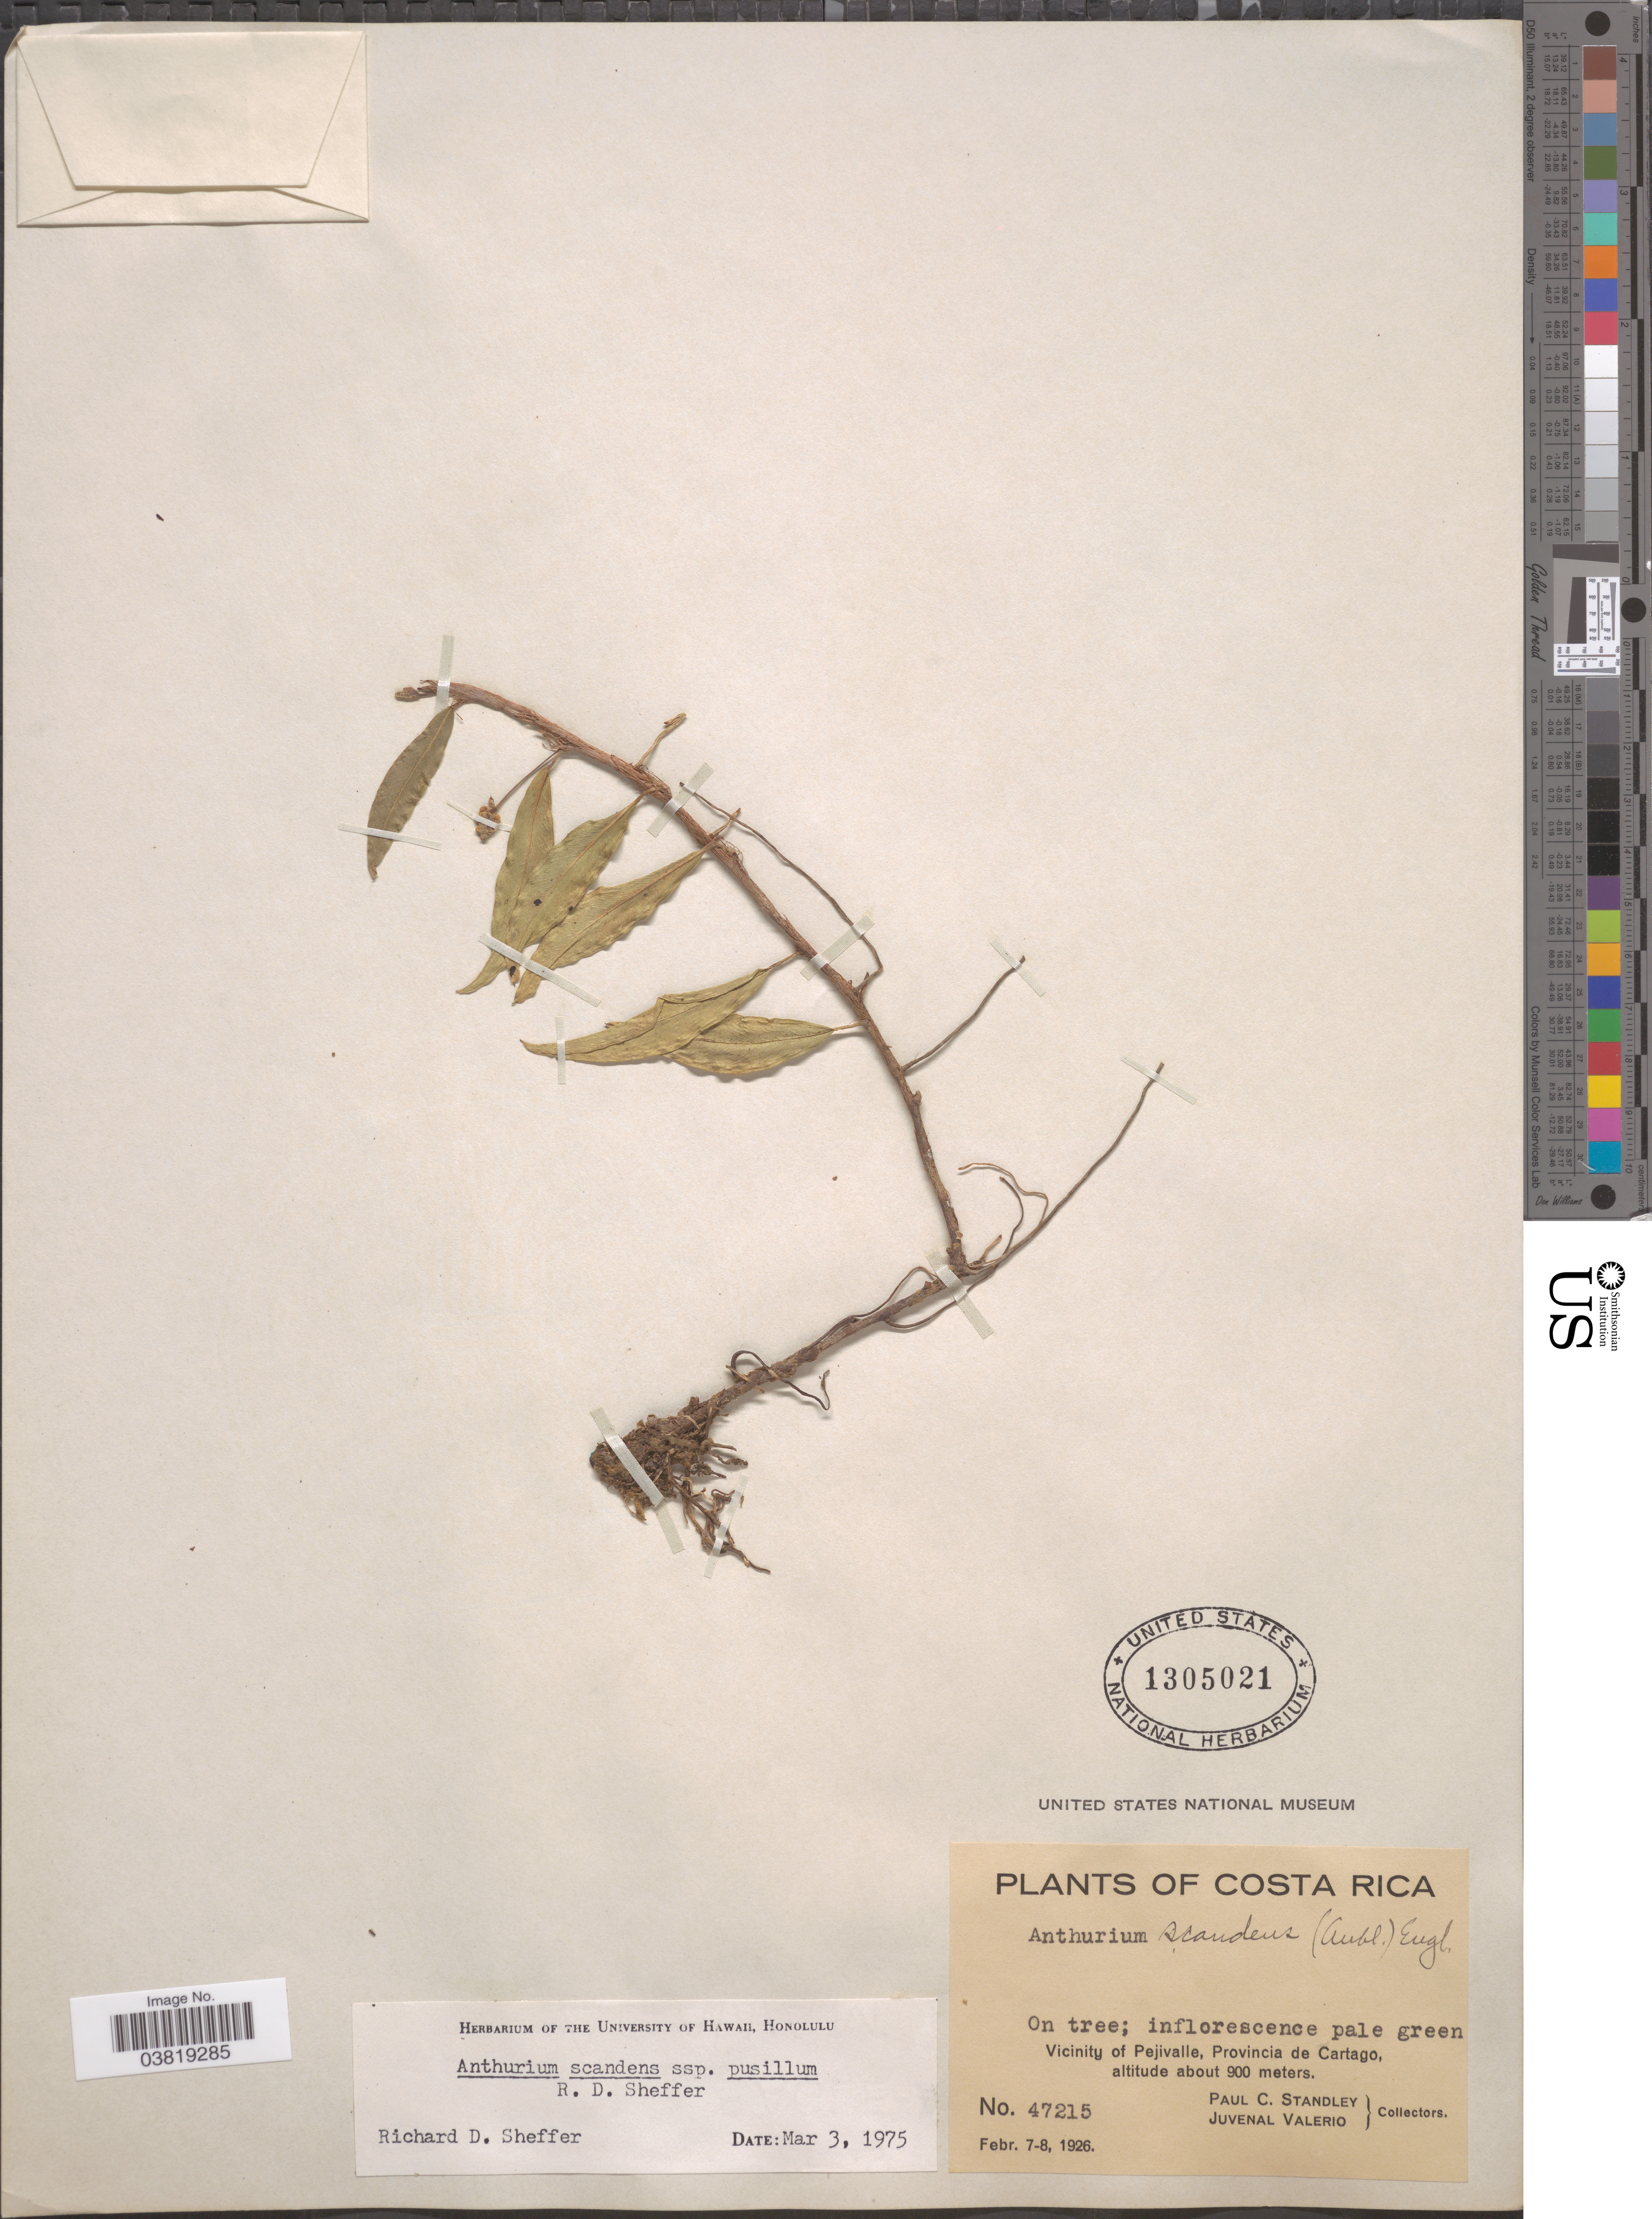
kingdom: Plantae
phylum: Tracheophyta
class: Liliopsida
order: Alismatales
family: Araceae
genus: Anthurium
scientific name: Anthurium scandens subsp. pusillum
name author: Sheffer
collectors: P. C. Standley & J. Valerio R.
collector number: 47215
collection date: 1926-02-07/1926-02-08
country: Costa Rica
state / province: Cartago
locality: Vicinity of Pejivalle.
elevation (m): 900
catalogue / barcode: US 1305021